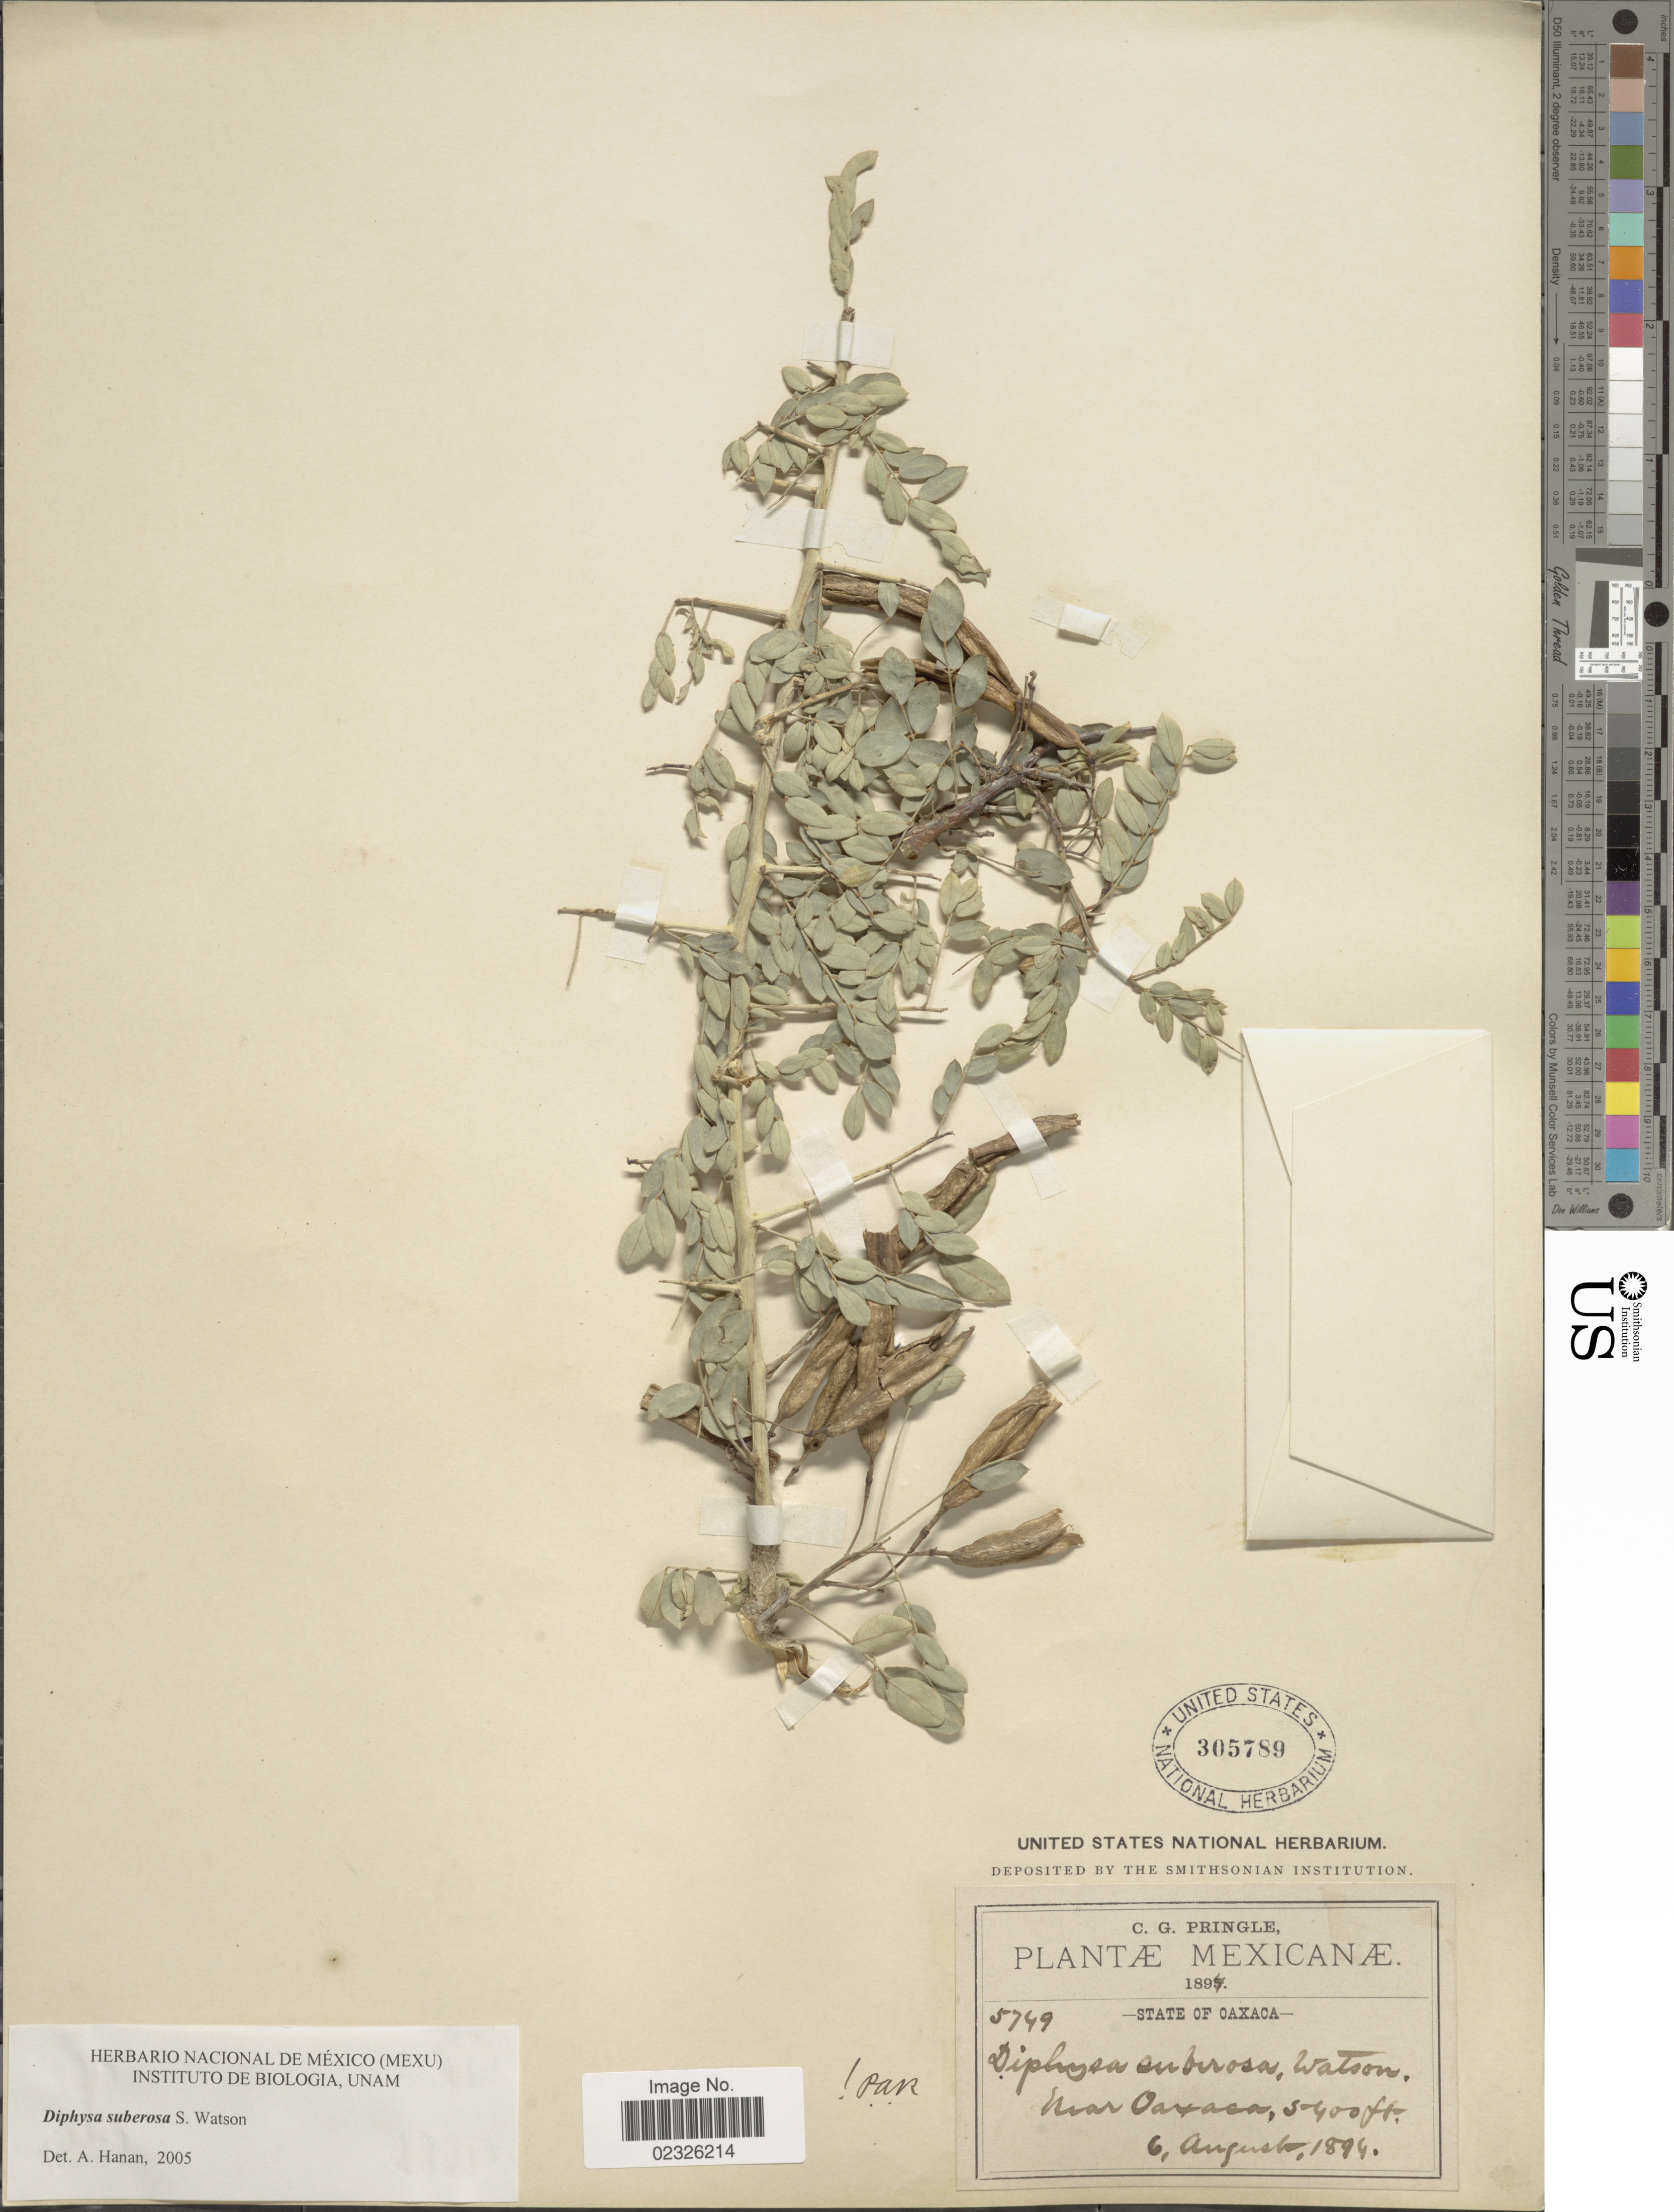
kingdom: Plantae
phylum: Tracheophyta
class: Magnoliopsida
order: Fabales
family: Fabaceae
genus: Diphysa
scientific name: Diphysa suberosa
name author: S. Watson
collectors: C. G. Pringle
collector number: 5749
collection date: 1894-08-06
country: Mexico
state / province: Oaxaca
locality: Near Oaxaca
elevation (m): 1646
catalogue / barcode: US 305789